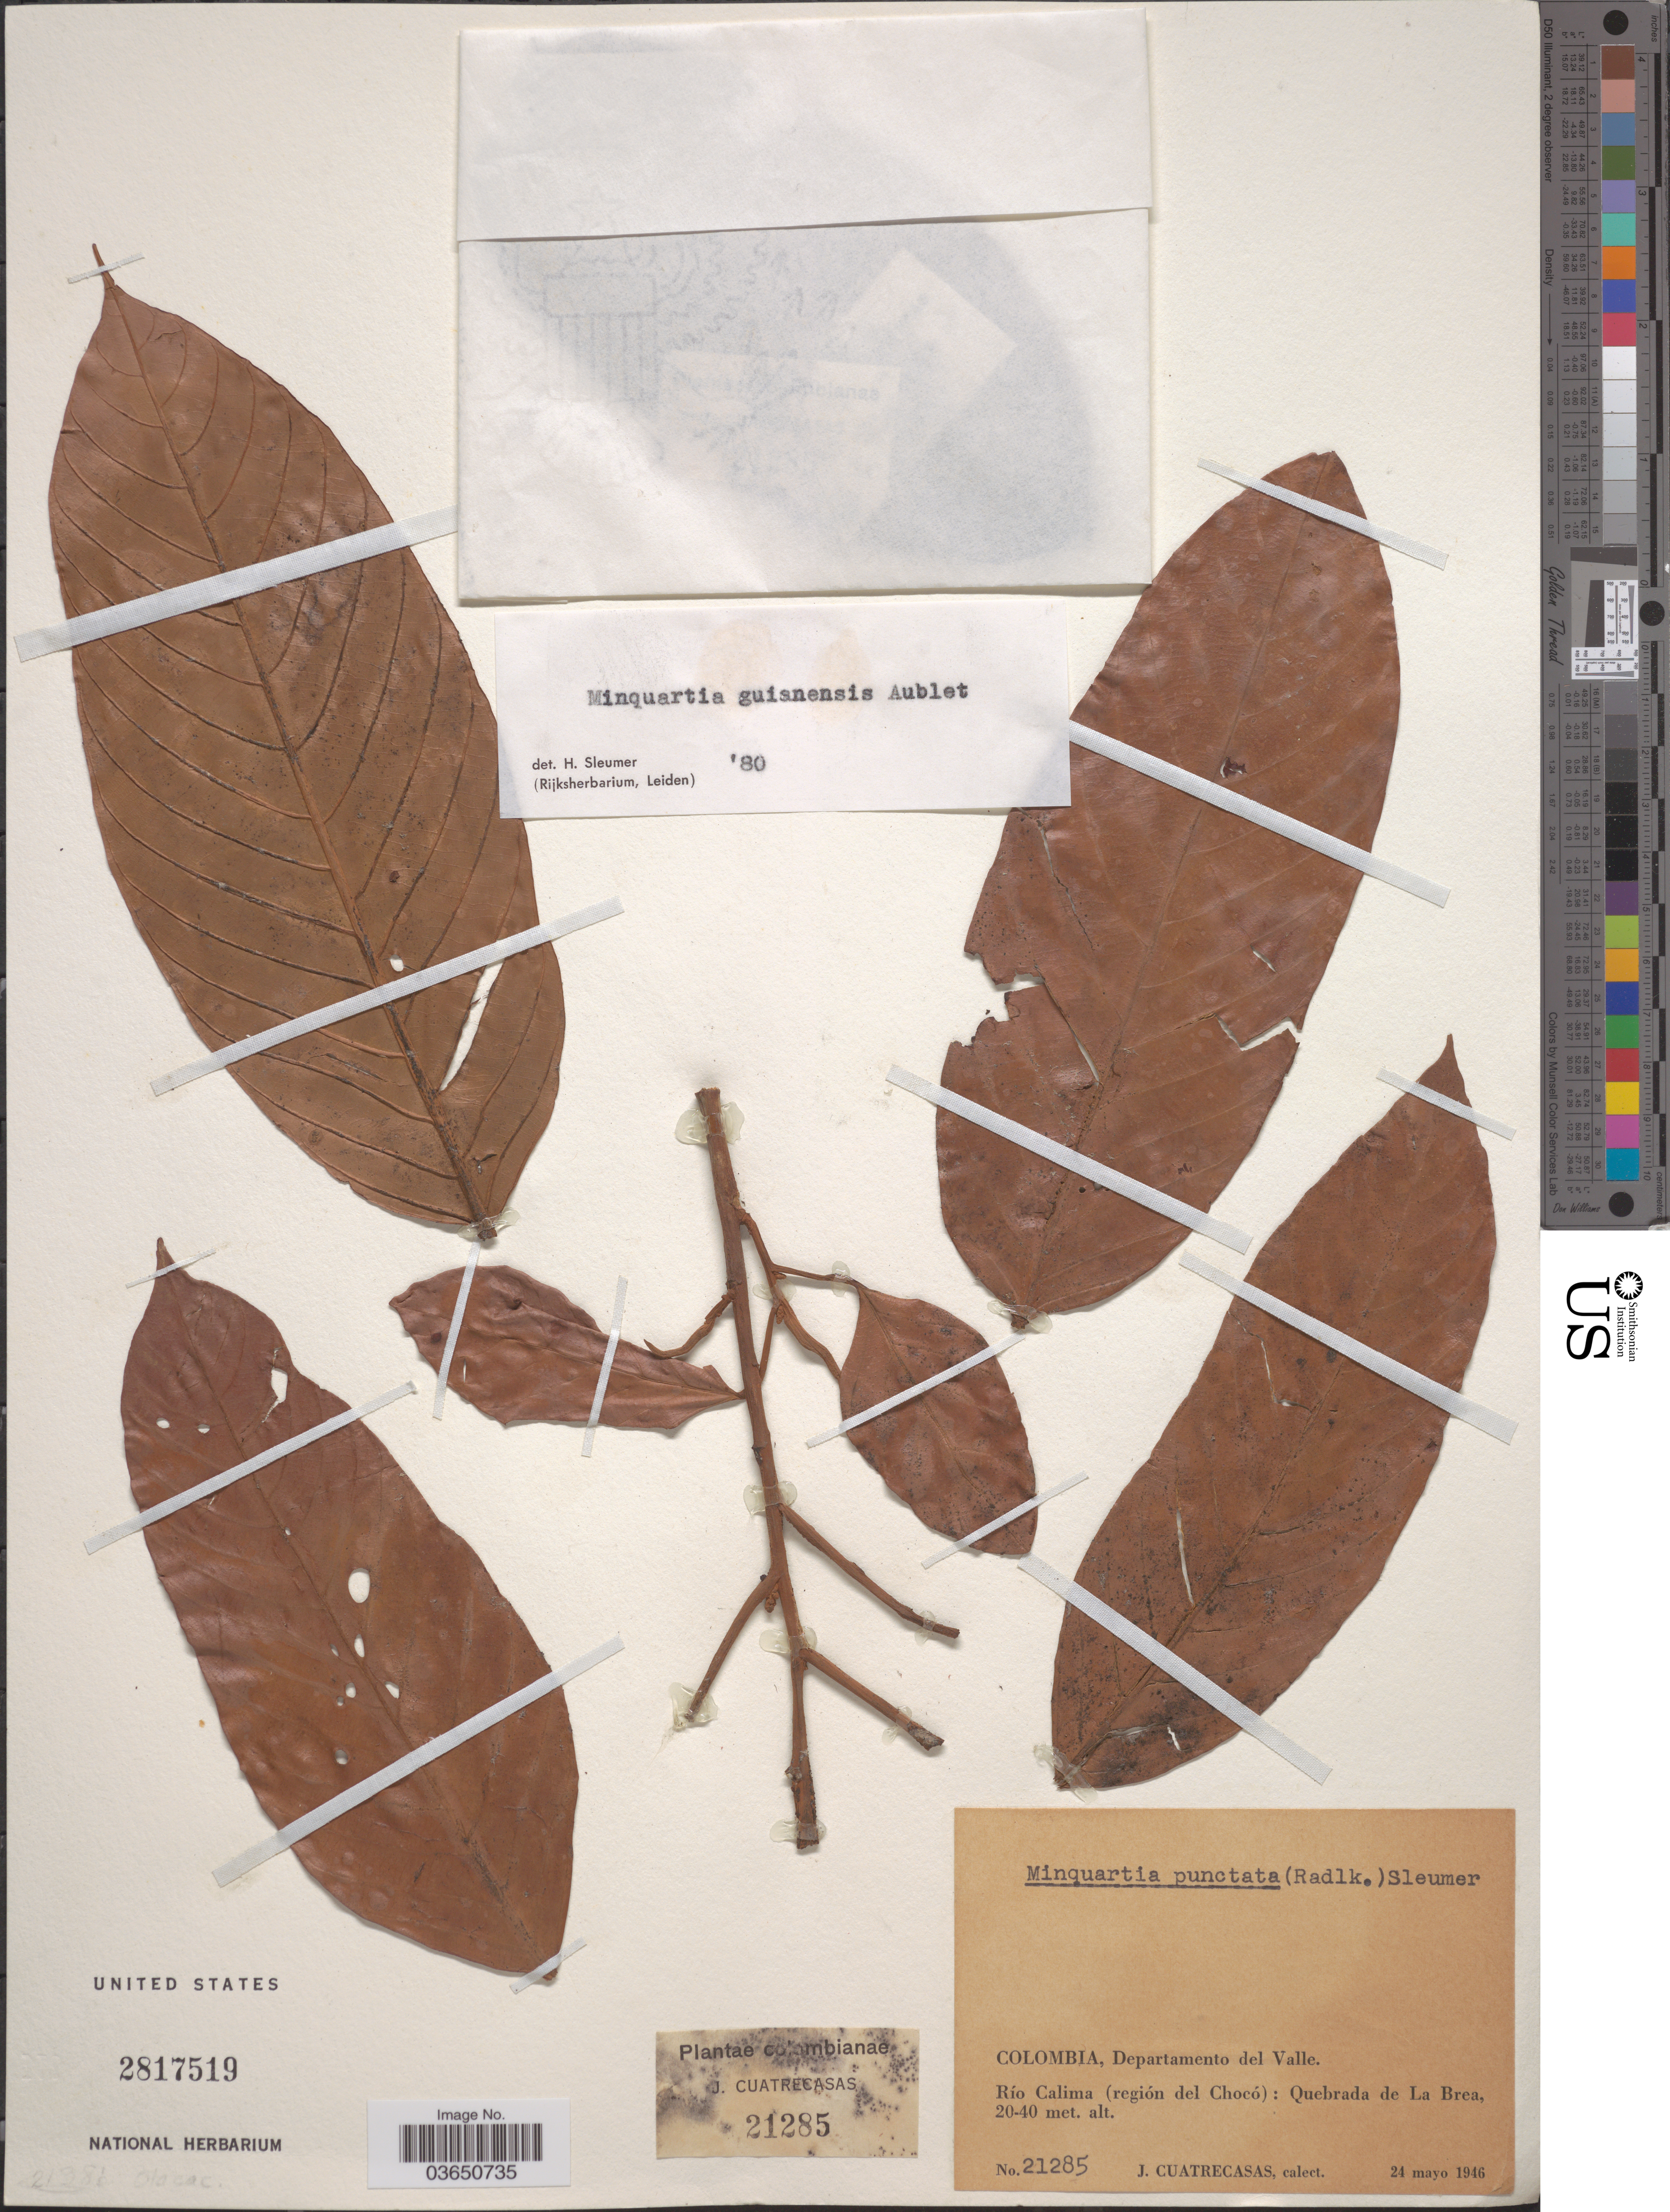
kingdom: Plantae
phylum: Tracheophyta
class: Magnoliopsida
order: Santalales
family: Coulaceae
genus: Minquartia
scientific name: Minquartia guianensis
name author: Aubl.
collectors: A. Fernández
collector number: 21285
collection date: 1946-05-24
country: Colombia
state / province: Valle del Cauca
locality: Departamento del Valle. Río Calima (región del Chocó): Quebrada de La Brea.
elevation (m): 20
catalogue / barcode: US 2817519